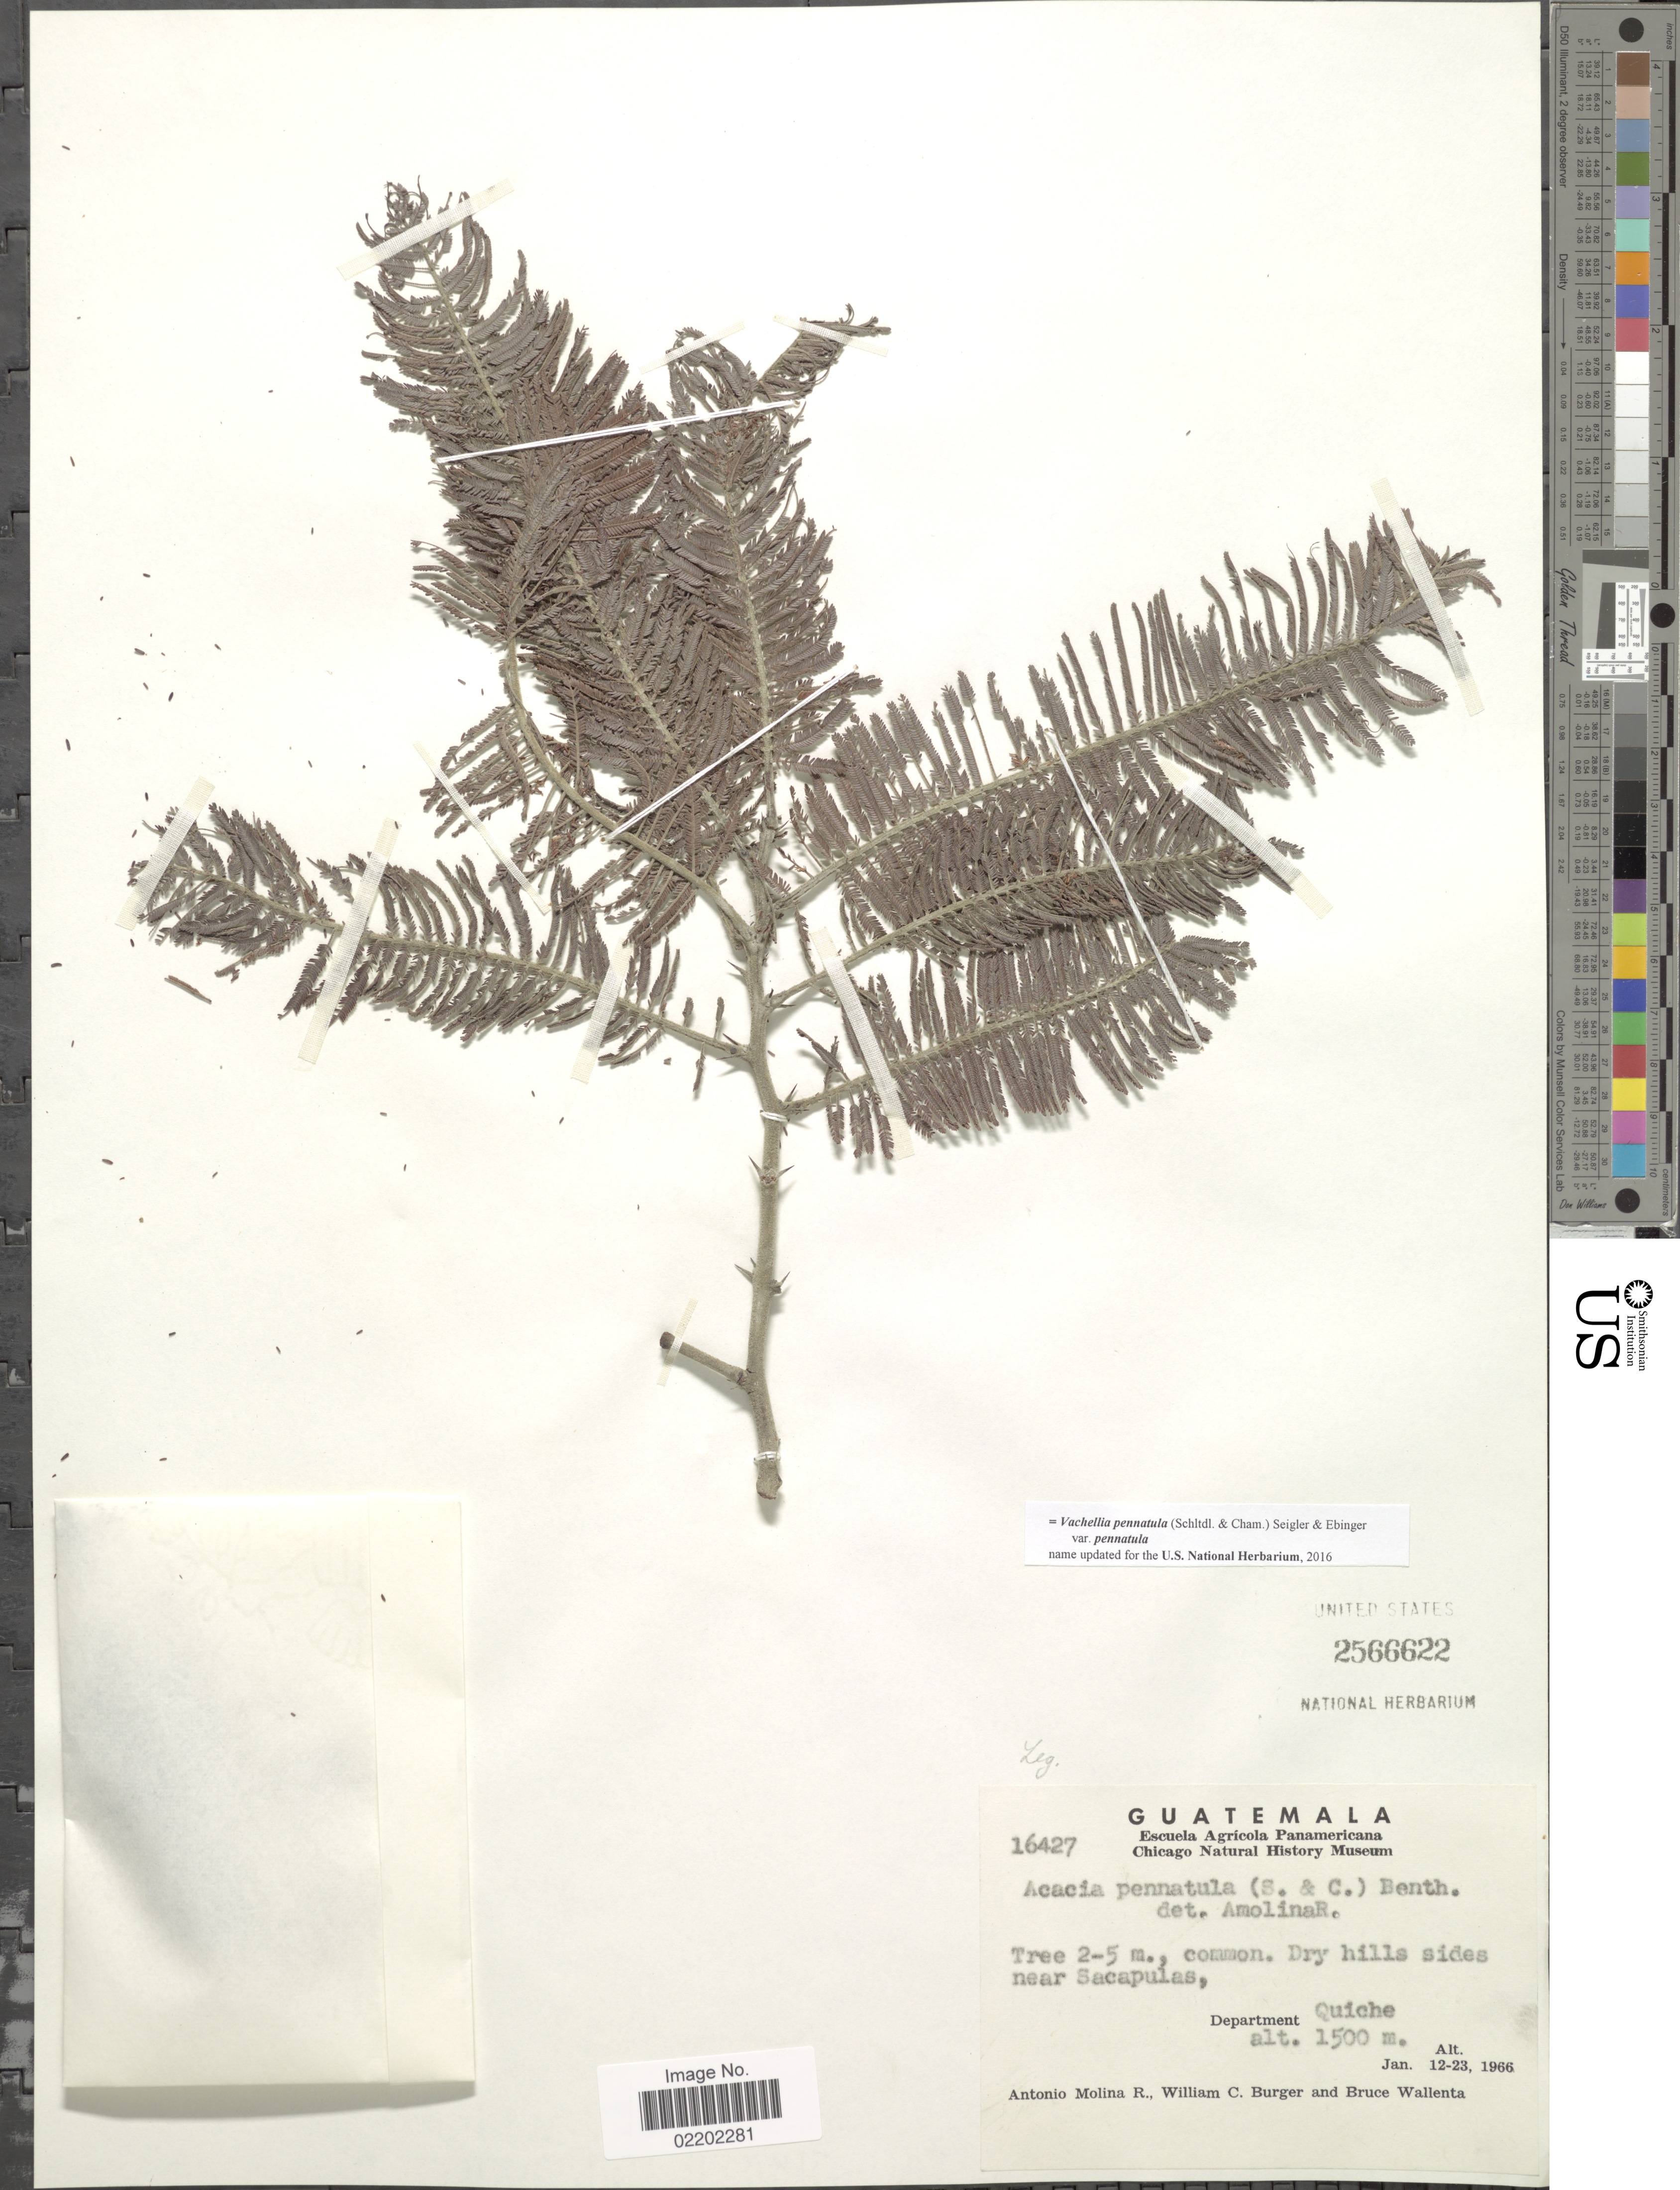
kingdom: Plantae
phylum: Tracheophyta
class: Magnoliopsida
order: Fabales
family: Fabaceae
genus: Vachellia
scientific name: Vachellia pennatula var. pennatula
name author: (Schltdl. & Cham.) Seigler & Ebinger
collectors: A. Molina R., W. Burger & B. Wallenta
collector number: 16427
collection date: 1966-01-12/1966-01-23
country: Guatemala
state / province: El Quiché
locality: Dry hills sides near Sacapulas, Department Quiche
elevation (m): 1500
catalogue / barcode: US 2566622